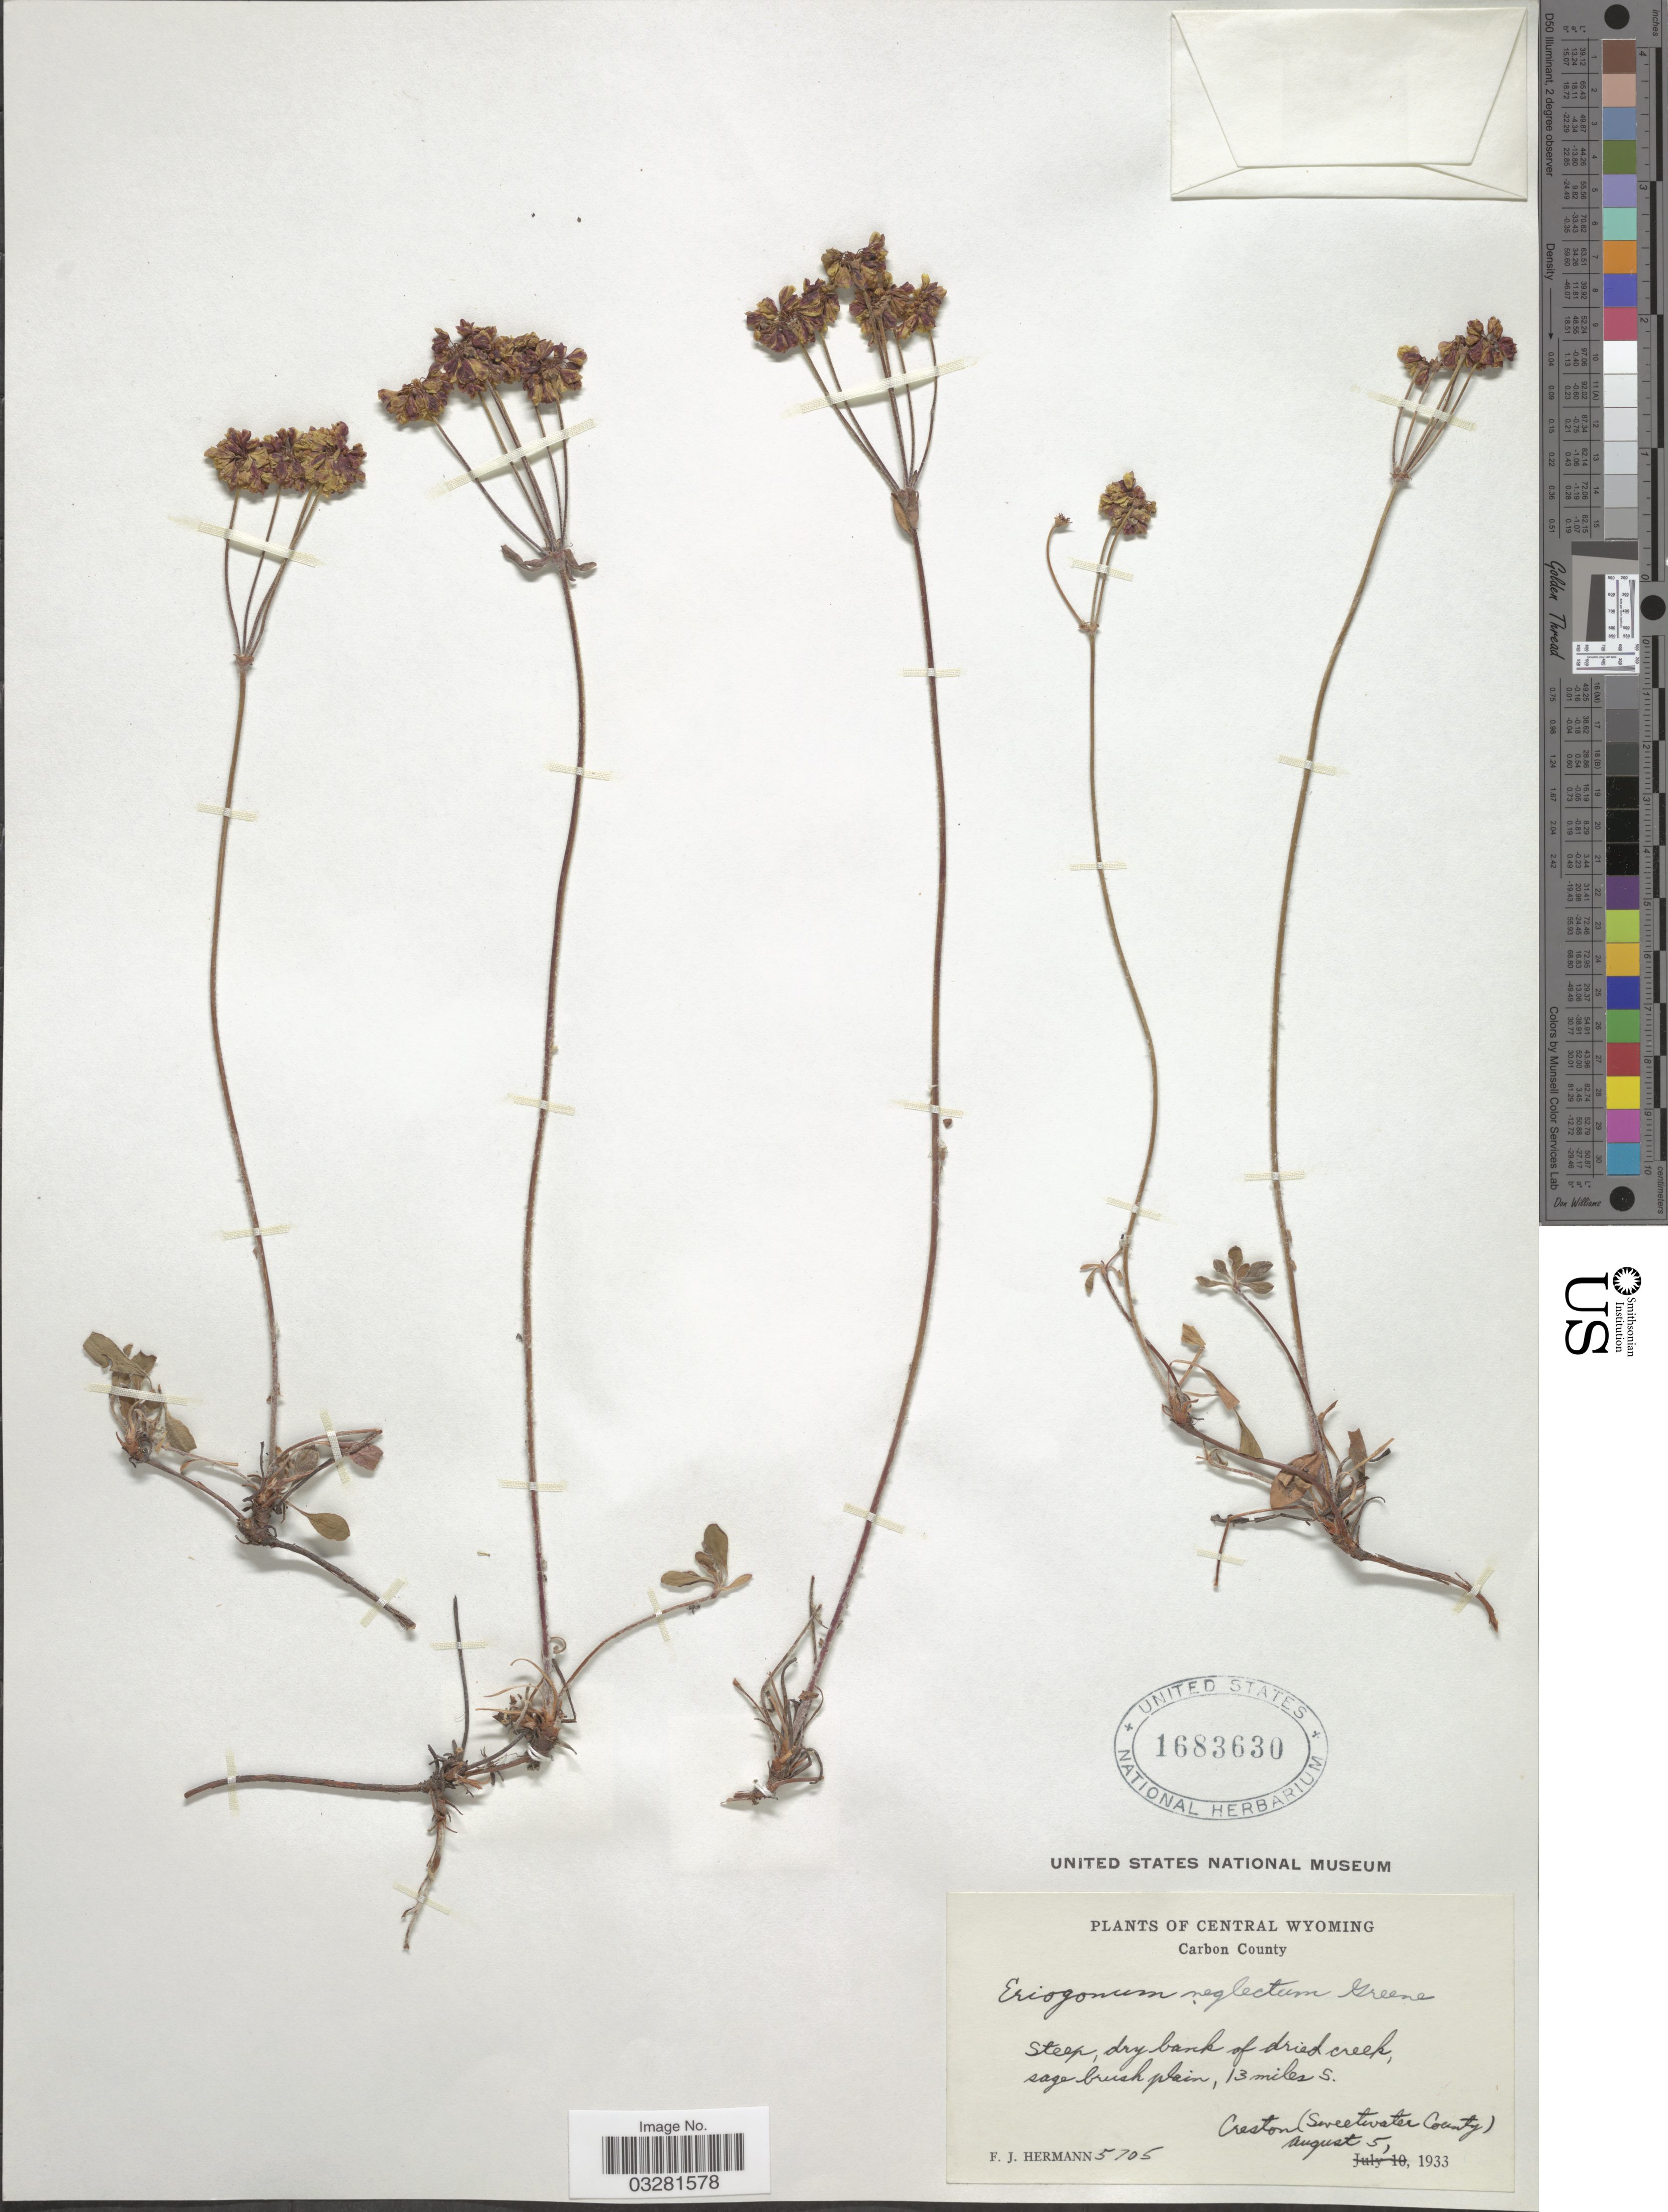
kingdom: Plantae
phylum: Tracheophyta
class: Magnoliopsida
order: Caryophyllales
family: Polygonaceae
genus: Eriogonum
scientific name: Eriogonum umbellatum var. intectum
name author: A. Nelson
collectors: F. J. Hermann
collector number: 5705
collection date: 1933-08-05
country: United States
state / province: Wyoming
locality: Central Wyoming. Carbon County. 13 miles S. Creston (Sweetwater County).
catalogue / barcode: US 1683630